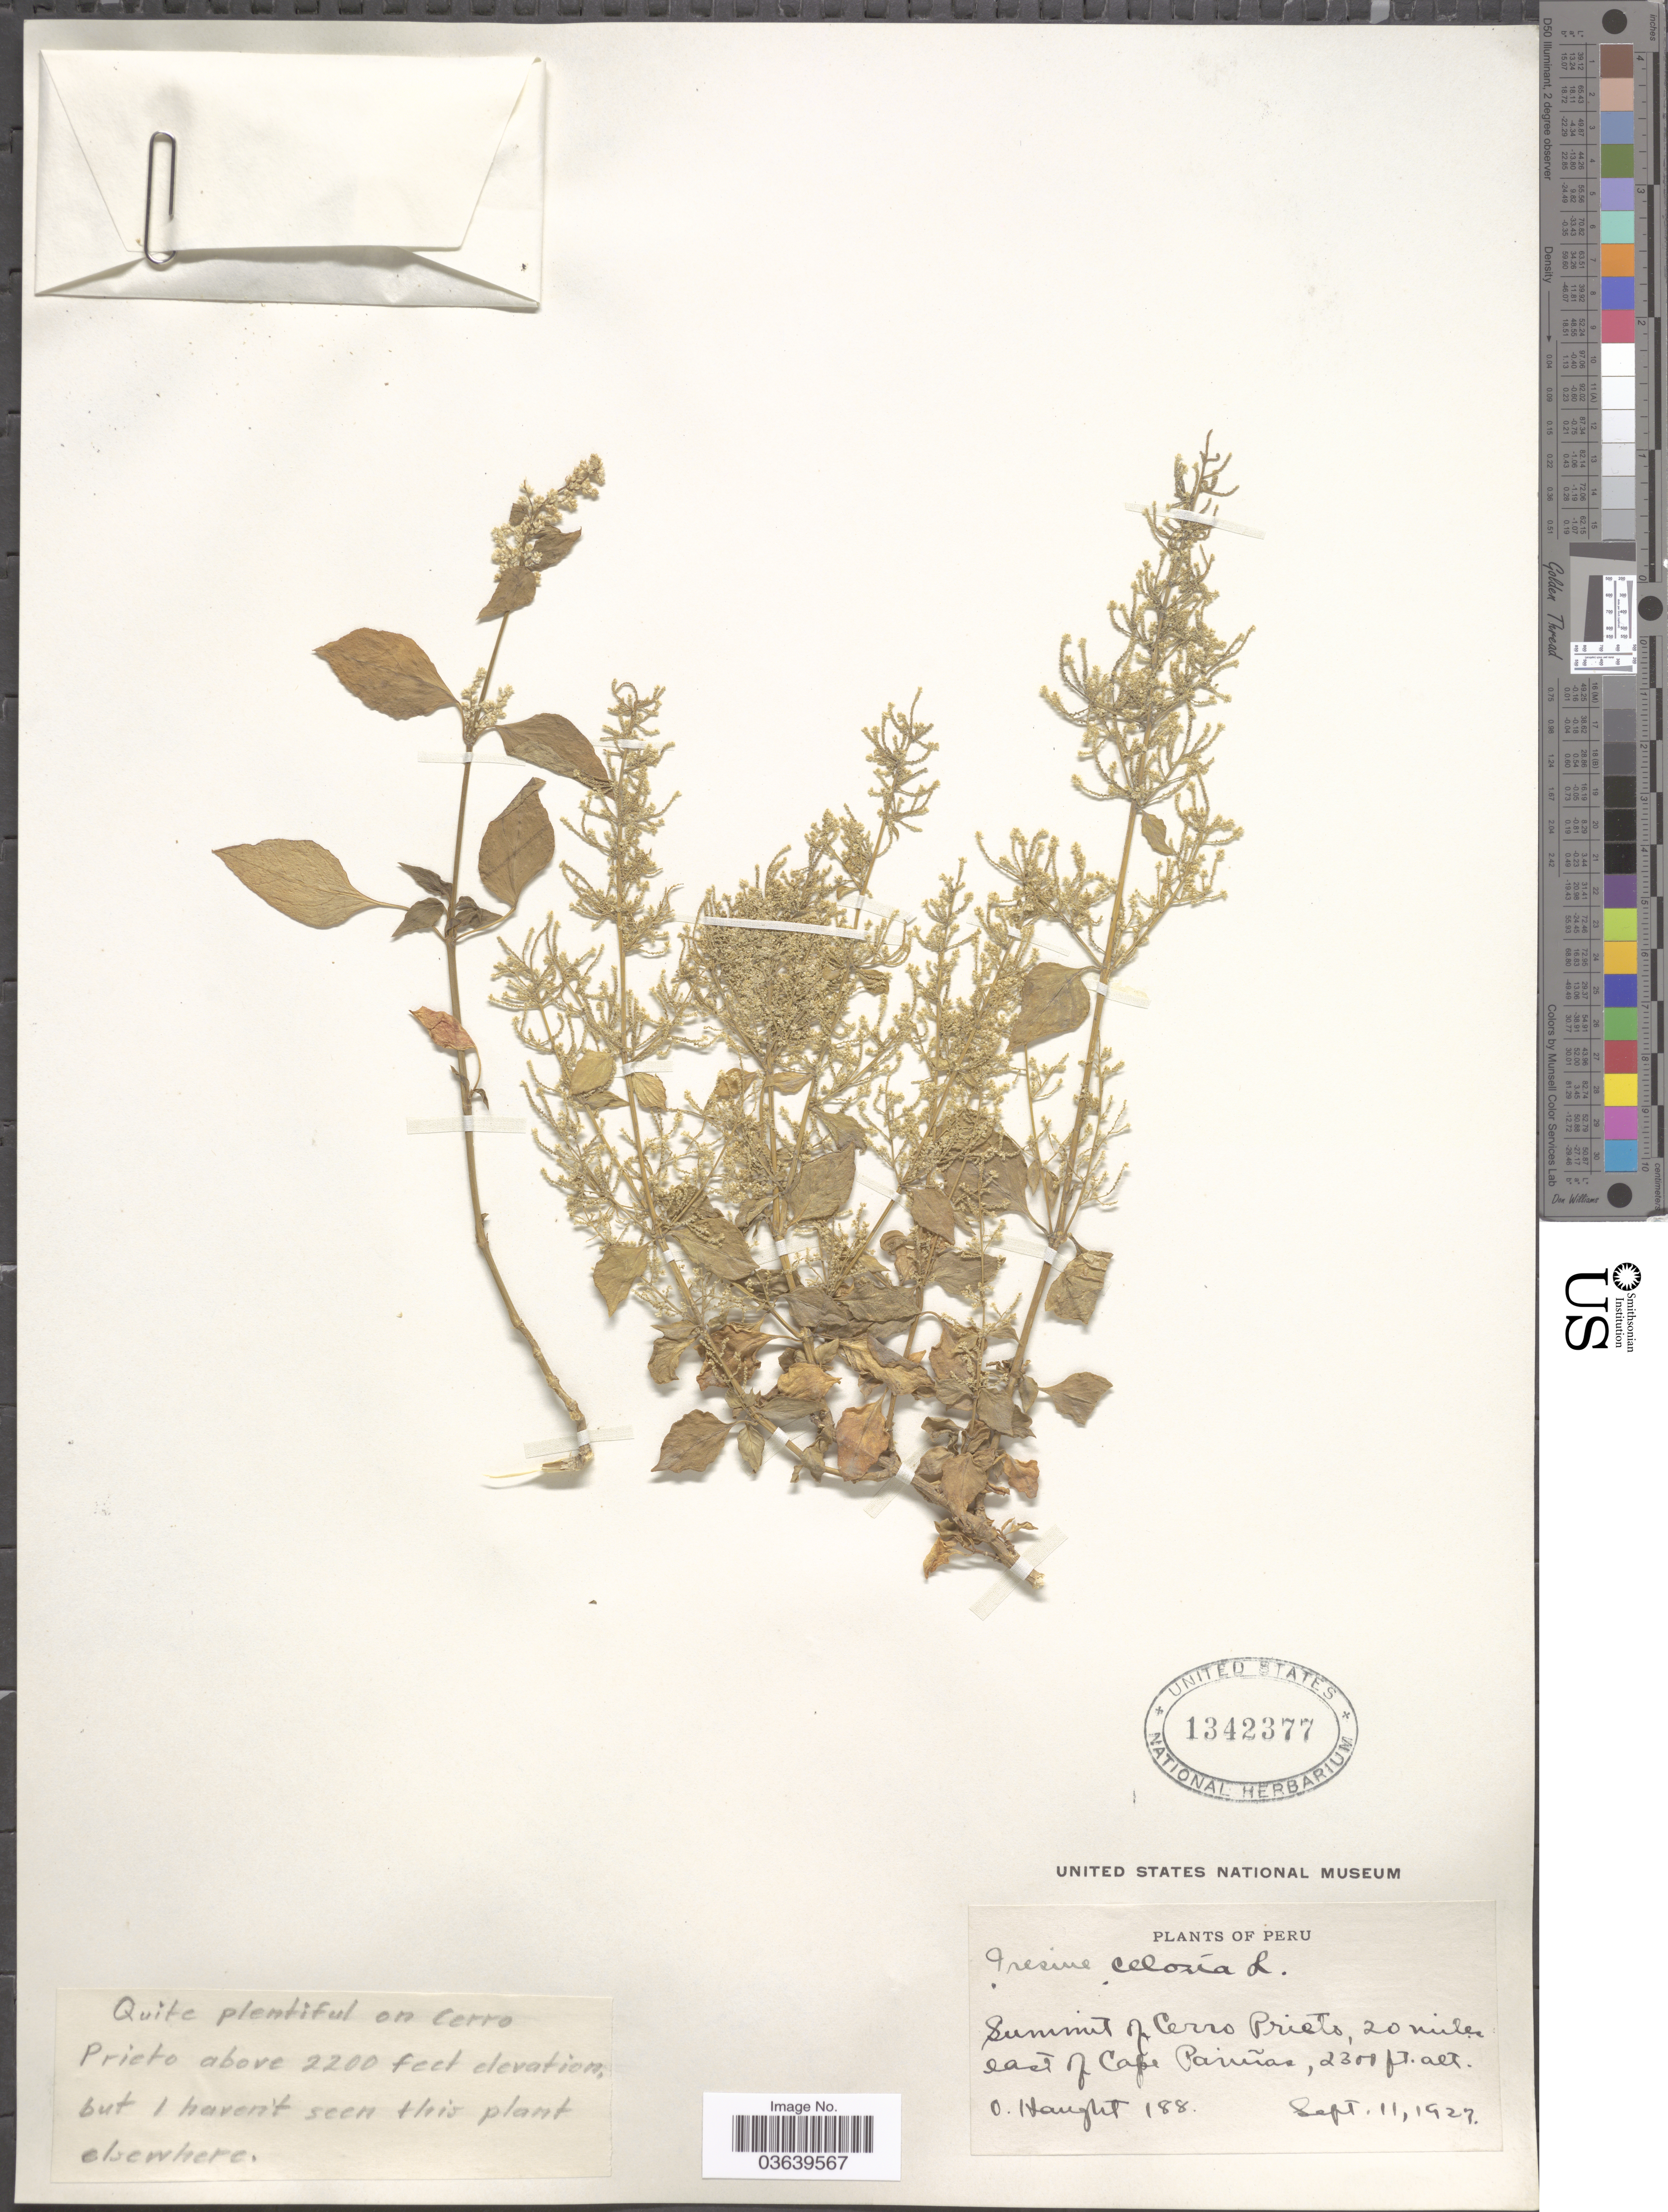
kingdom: Plantae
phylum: Tracheophyta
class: Magnoliopsida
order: Caryophyllales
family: Amaranthaceae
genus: Iresine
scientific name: Iresine celosia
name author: L.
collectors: O. Haught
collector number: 188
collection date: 1923-09-11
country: Peru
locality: On Cerro Prieto. Summit of Cerro Prieto, 20 miles east of Cape Pariñas.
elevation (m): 671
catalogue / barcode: US 1342377